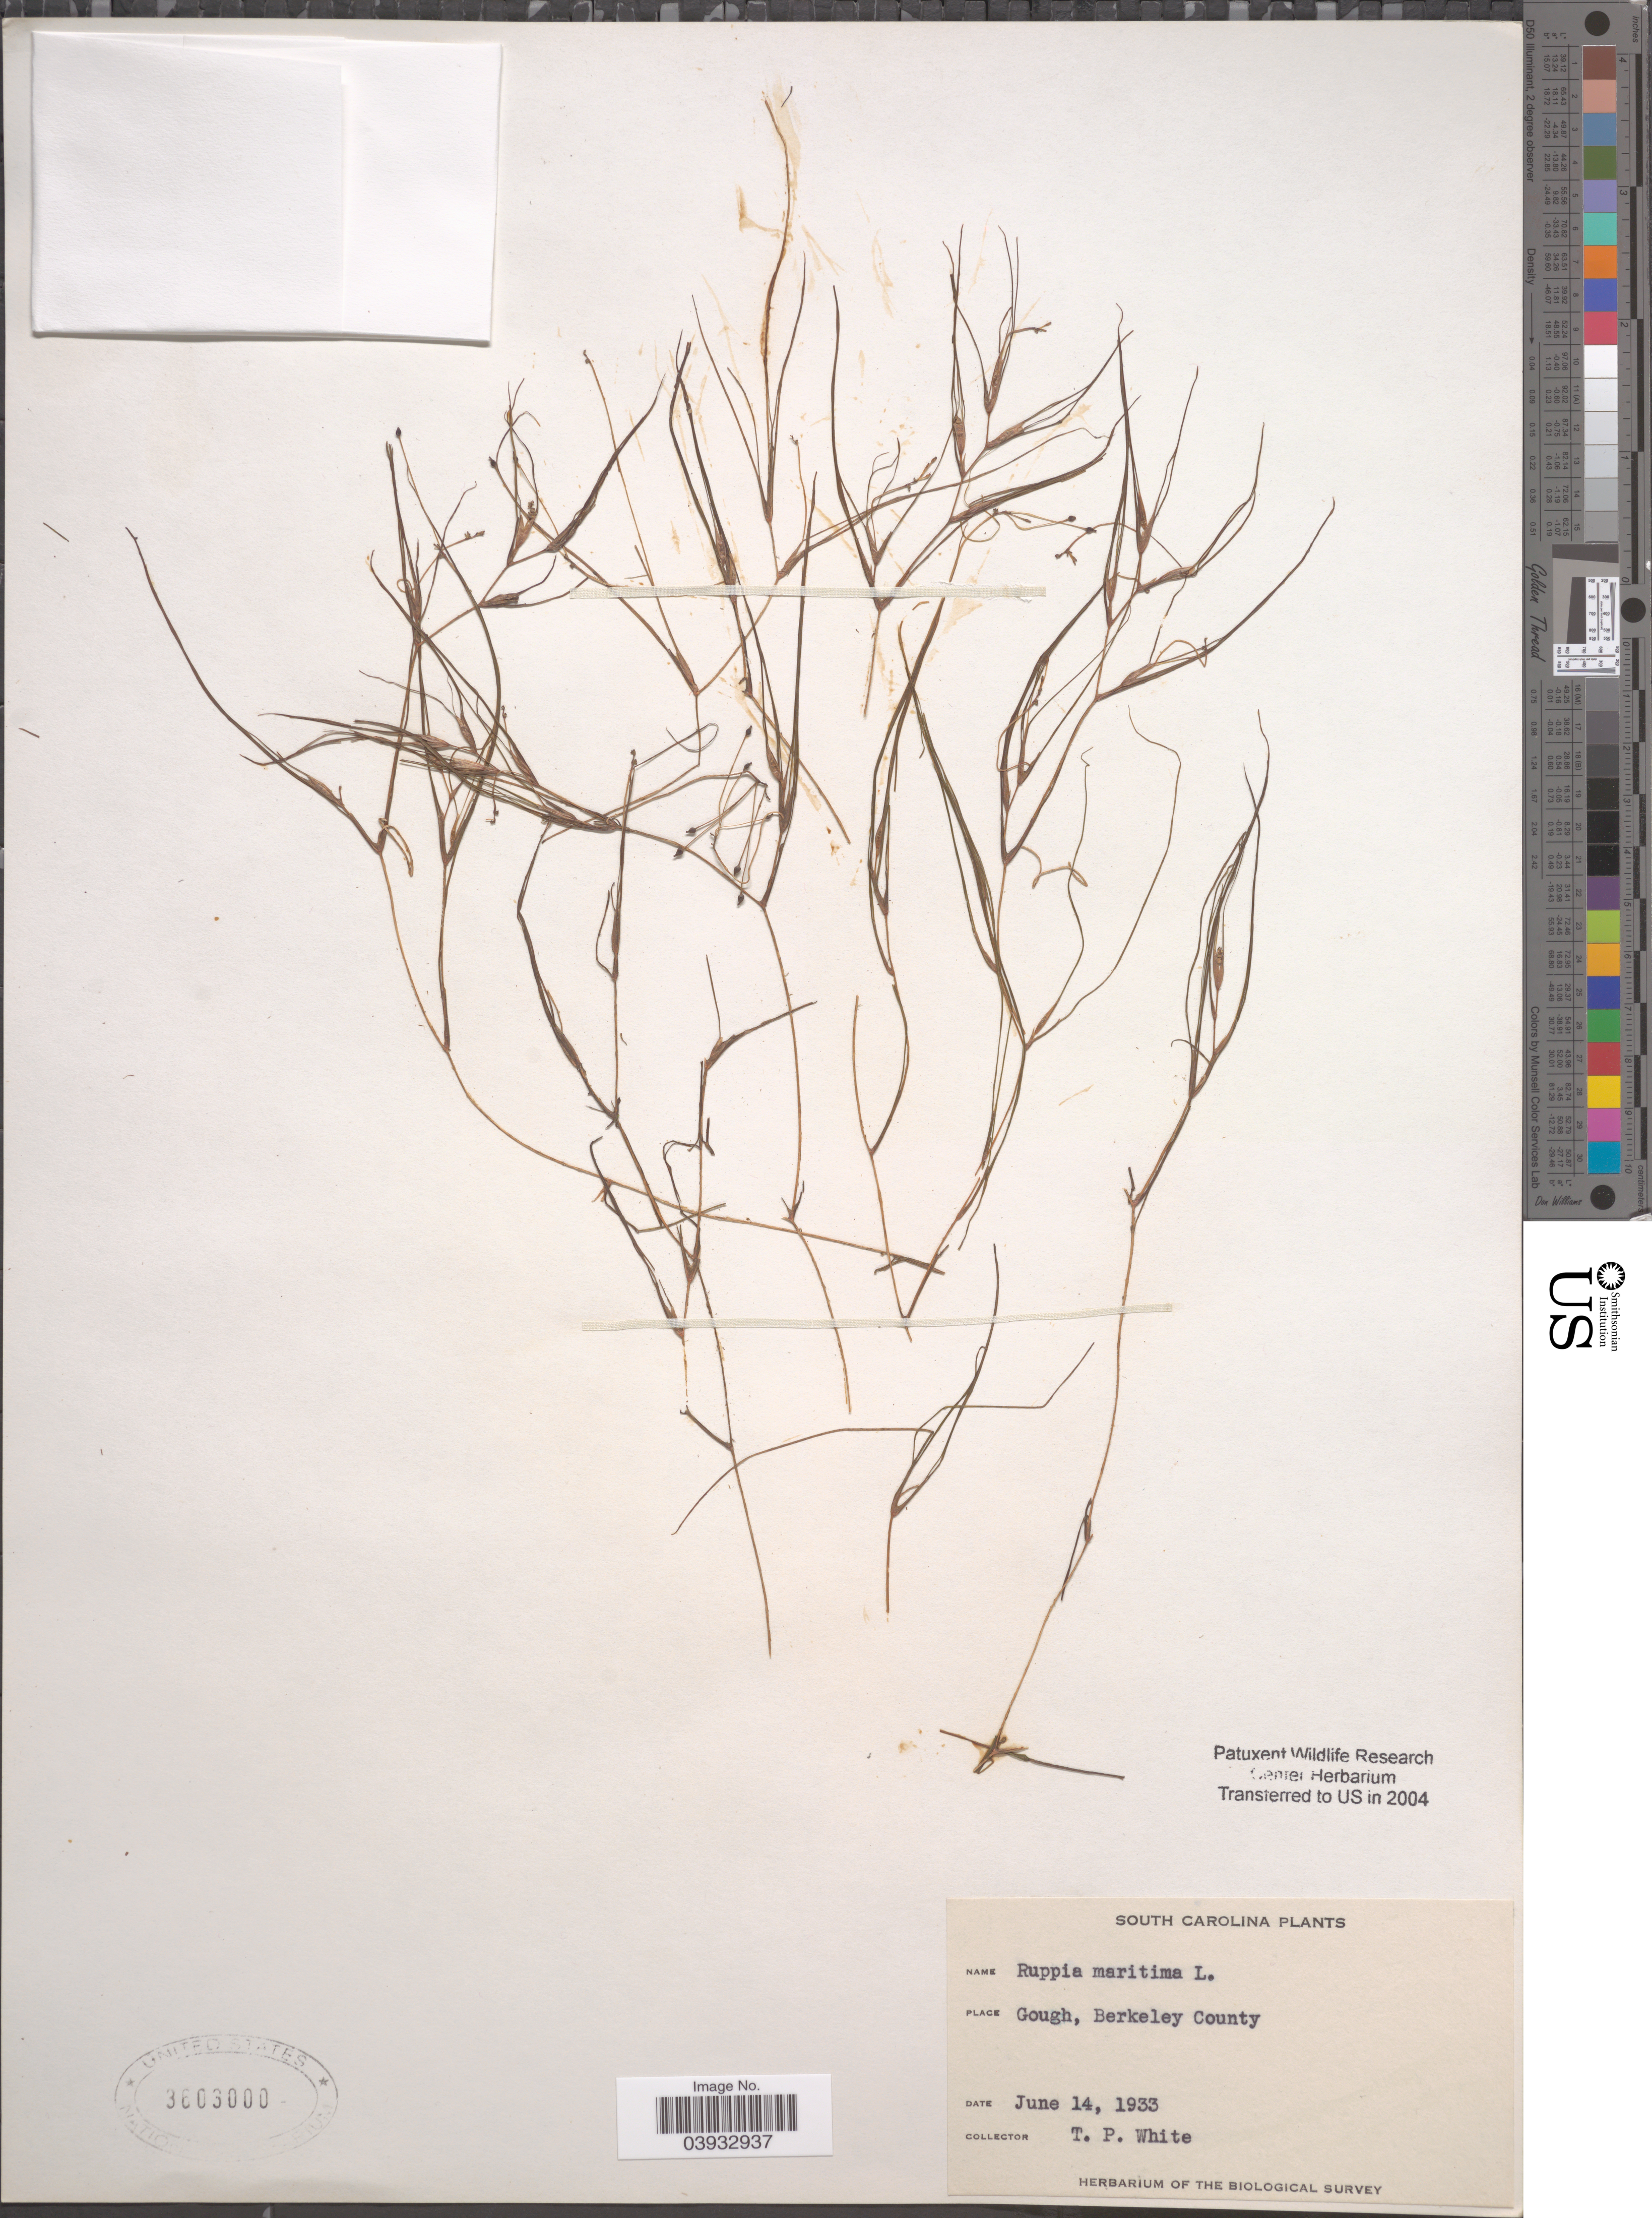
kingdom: Plantae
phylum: Tracheophyta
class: Liliopsida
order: Alismatales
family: Ruppiaceae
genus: Ruppia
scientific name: Ruppia maritima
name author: L.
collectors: White, T.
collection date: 1933-06-14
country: United States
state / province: South Carolina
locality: Gough, Berkeley County.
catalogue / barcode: US 3603000